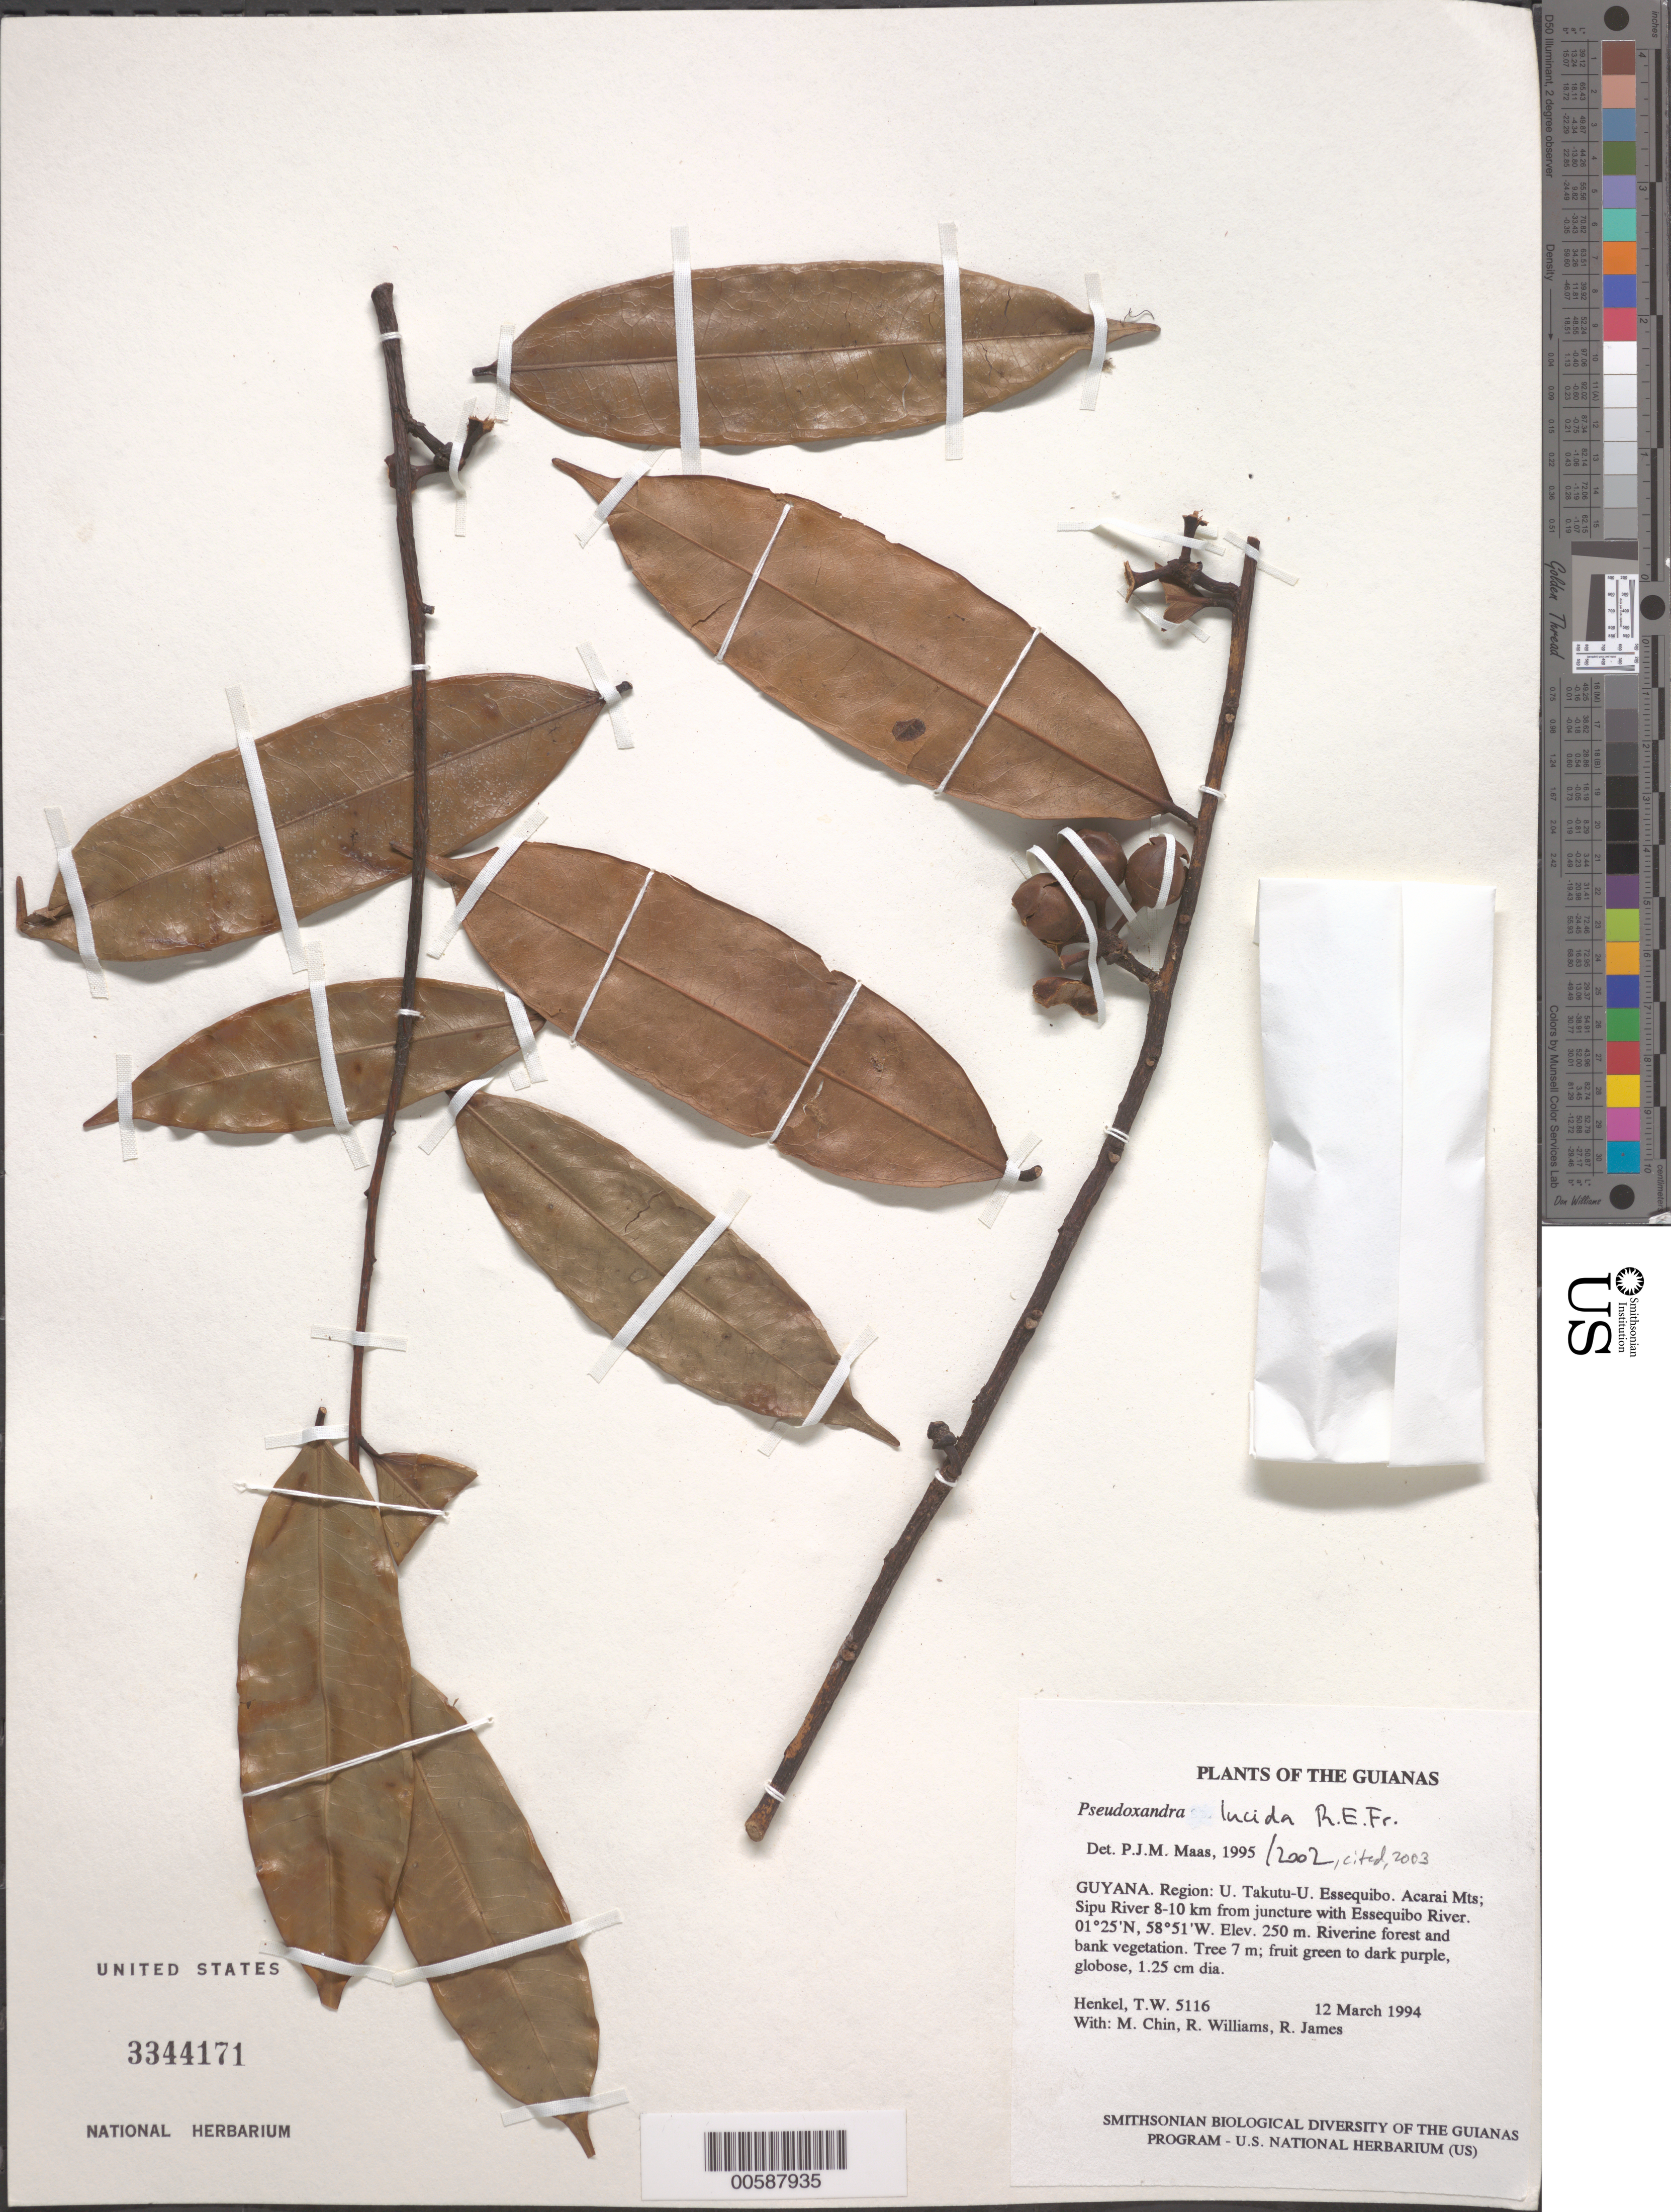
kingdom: Plantae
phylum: Tracheophyta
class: Magnoliopsida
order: Magnoliales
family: Annonaceae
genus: Pseudoxandra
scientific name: Pseudoxandra lucida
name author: R.E. Fr.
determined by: Maas, Paul J. M.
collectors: T. Henkel, M. Chin, R. Williams & R. James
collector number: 5116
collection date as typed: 12 March 1994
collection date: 1994-03-12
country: Guyana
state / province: U. Takutu-U. Essequibo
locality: Acarai Mts; Sipu River 8-10 km from juncture with Essequibo River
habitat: Riverine forest and bank vegetation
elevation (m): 250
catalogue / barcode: US 3344171